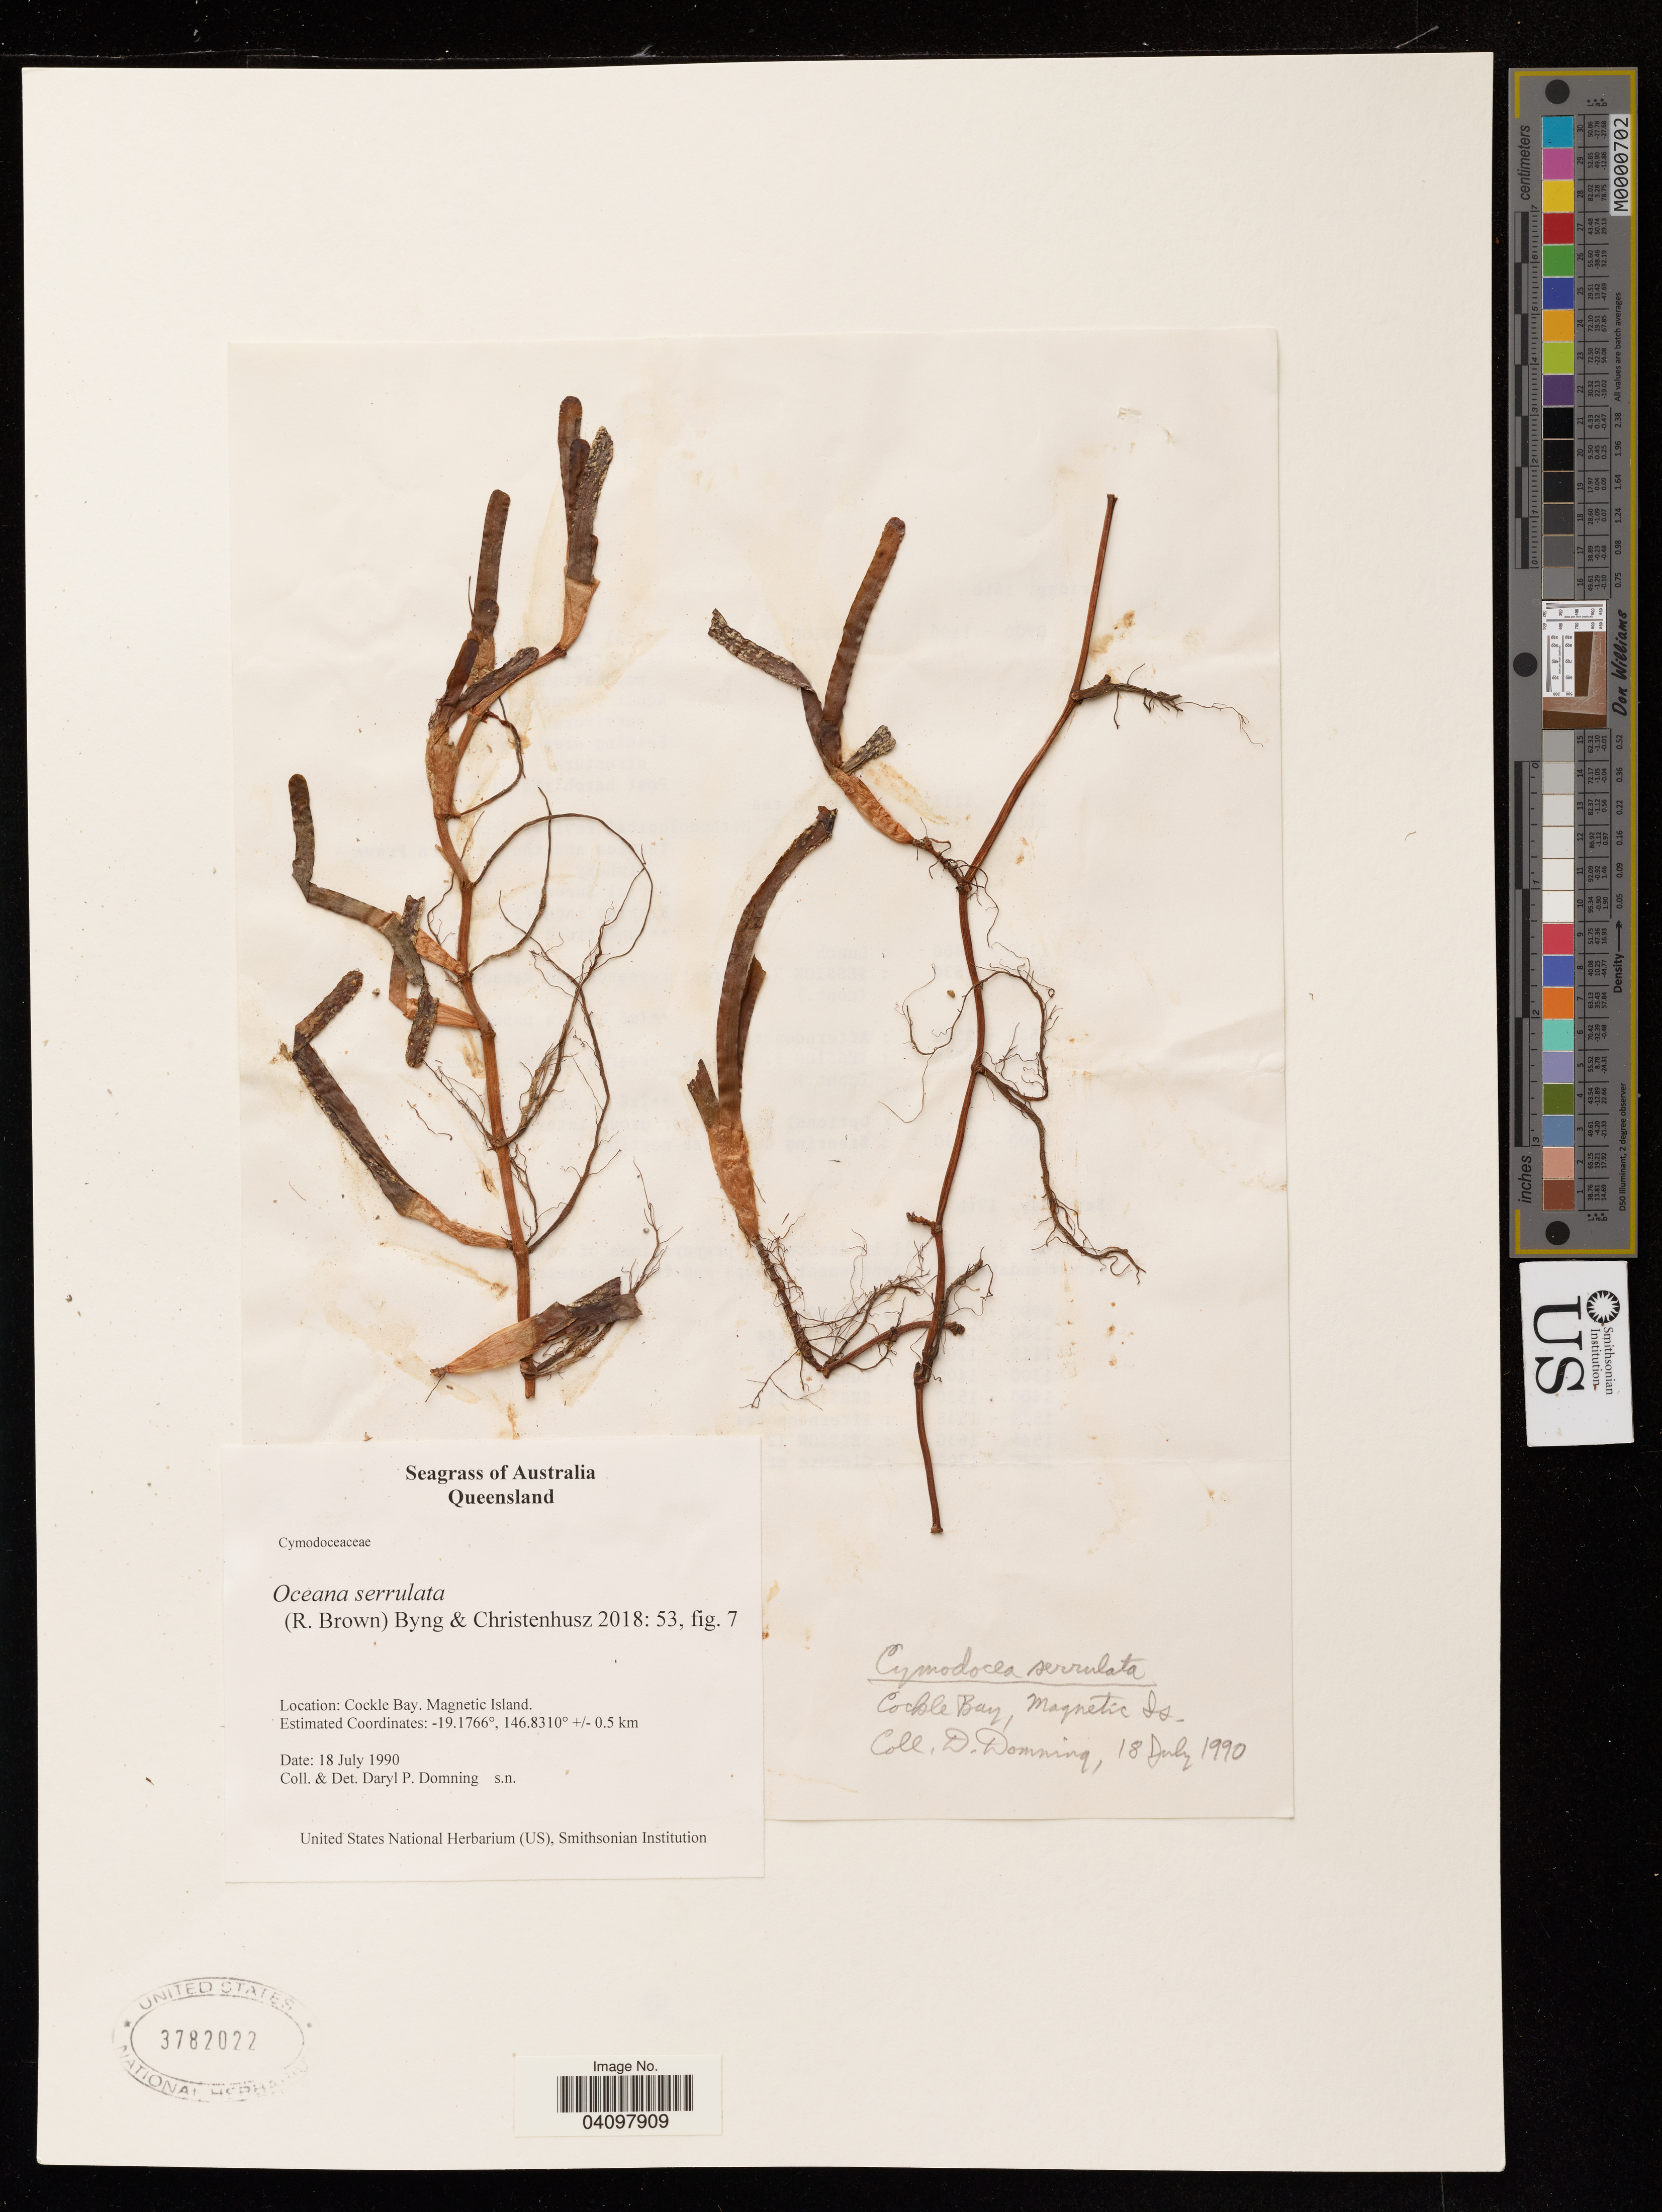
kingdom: Plantae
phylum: Tracheophyta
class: Liliopsida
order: Alismatales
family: Cymodoceaceae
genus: Oceana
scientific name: Oceana serrulata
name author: (R. Br.) Byng & Christenh.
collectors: D. Domning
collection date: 1990-07-18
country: Australia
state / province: Queensland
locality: Cockle Bay. Magnetic Island.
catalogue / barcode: US 3782022